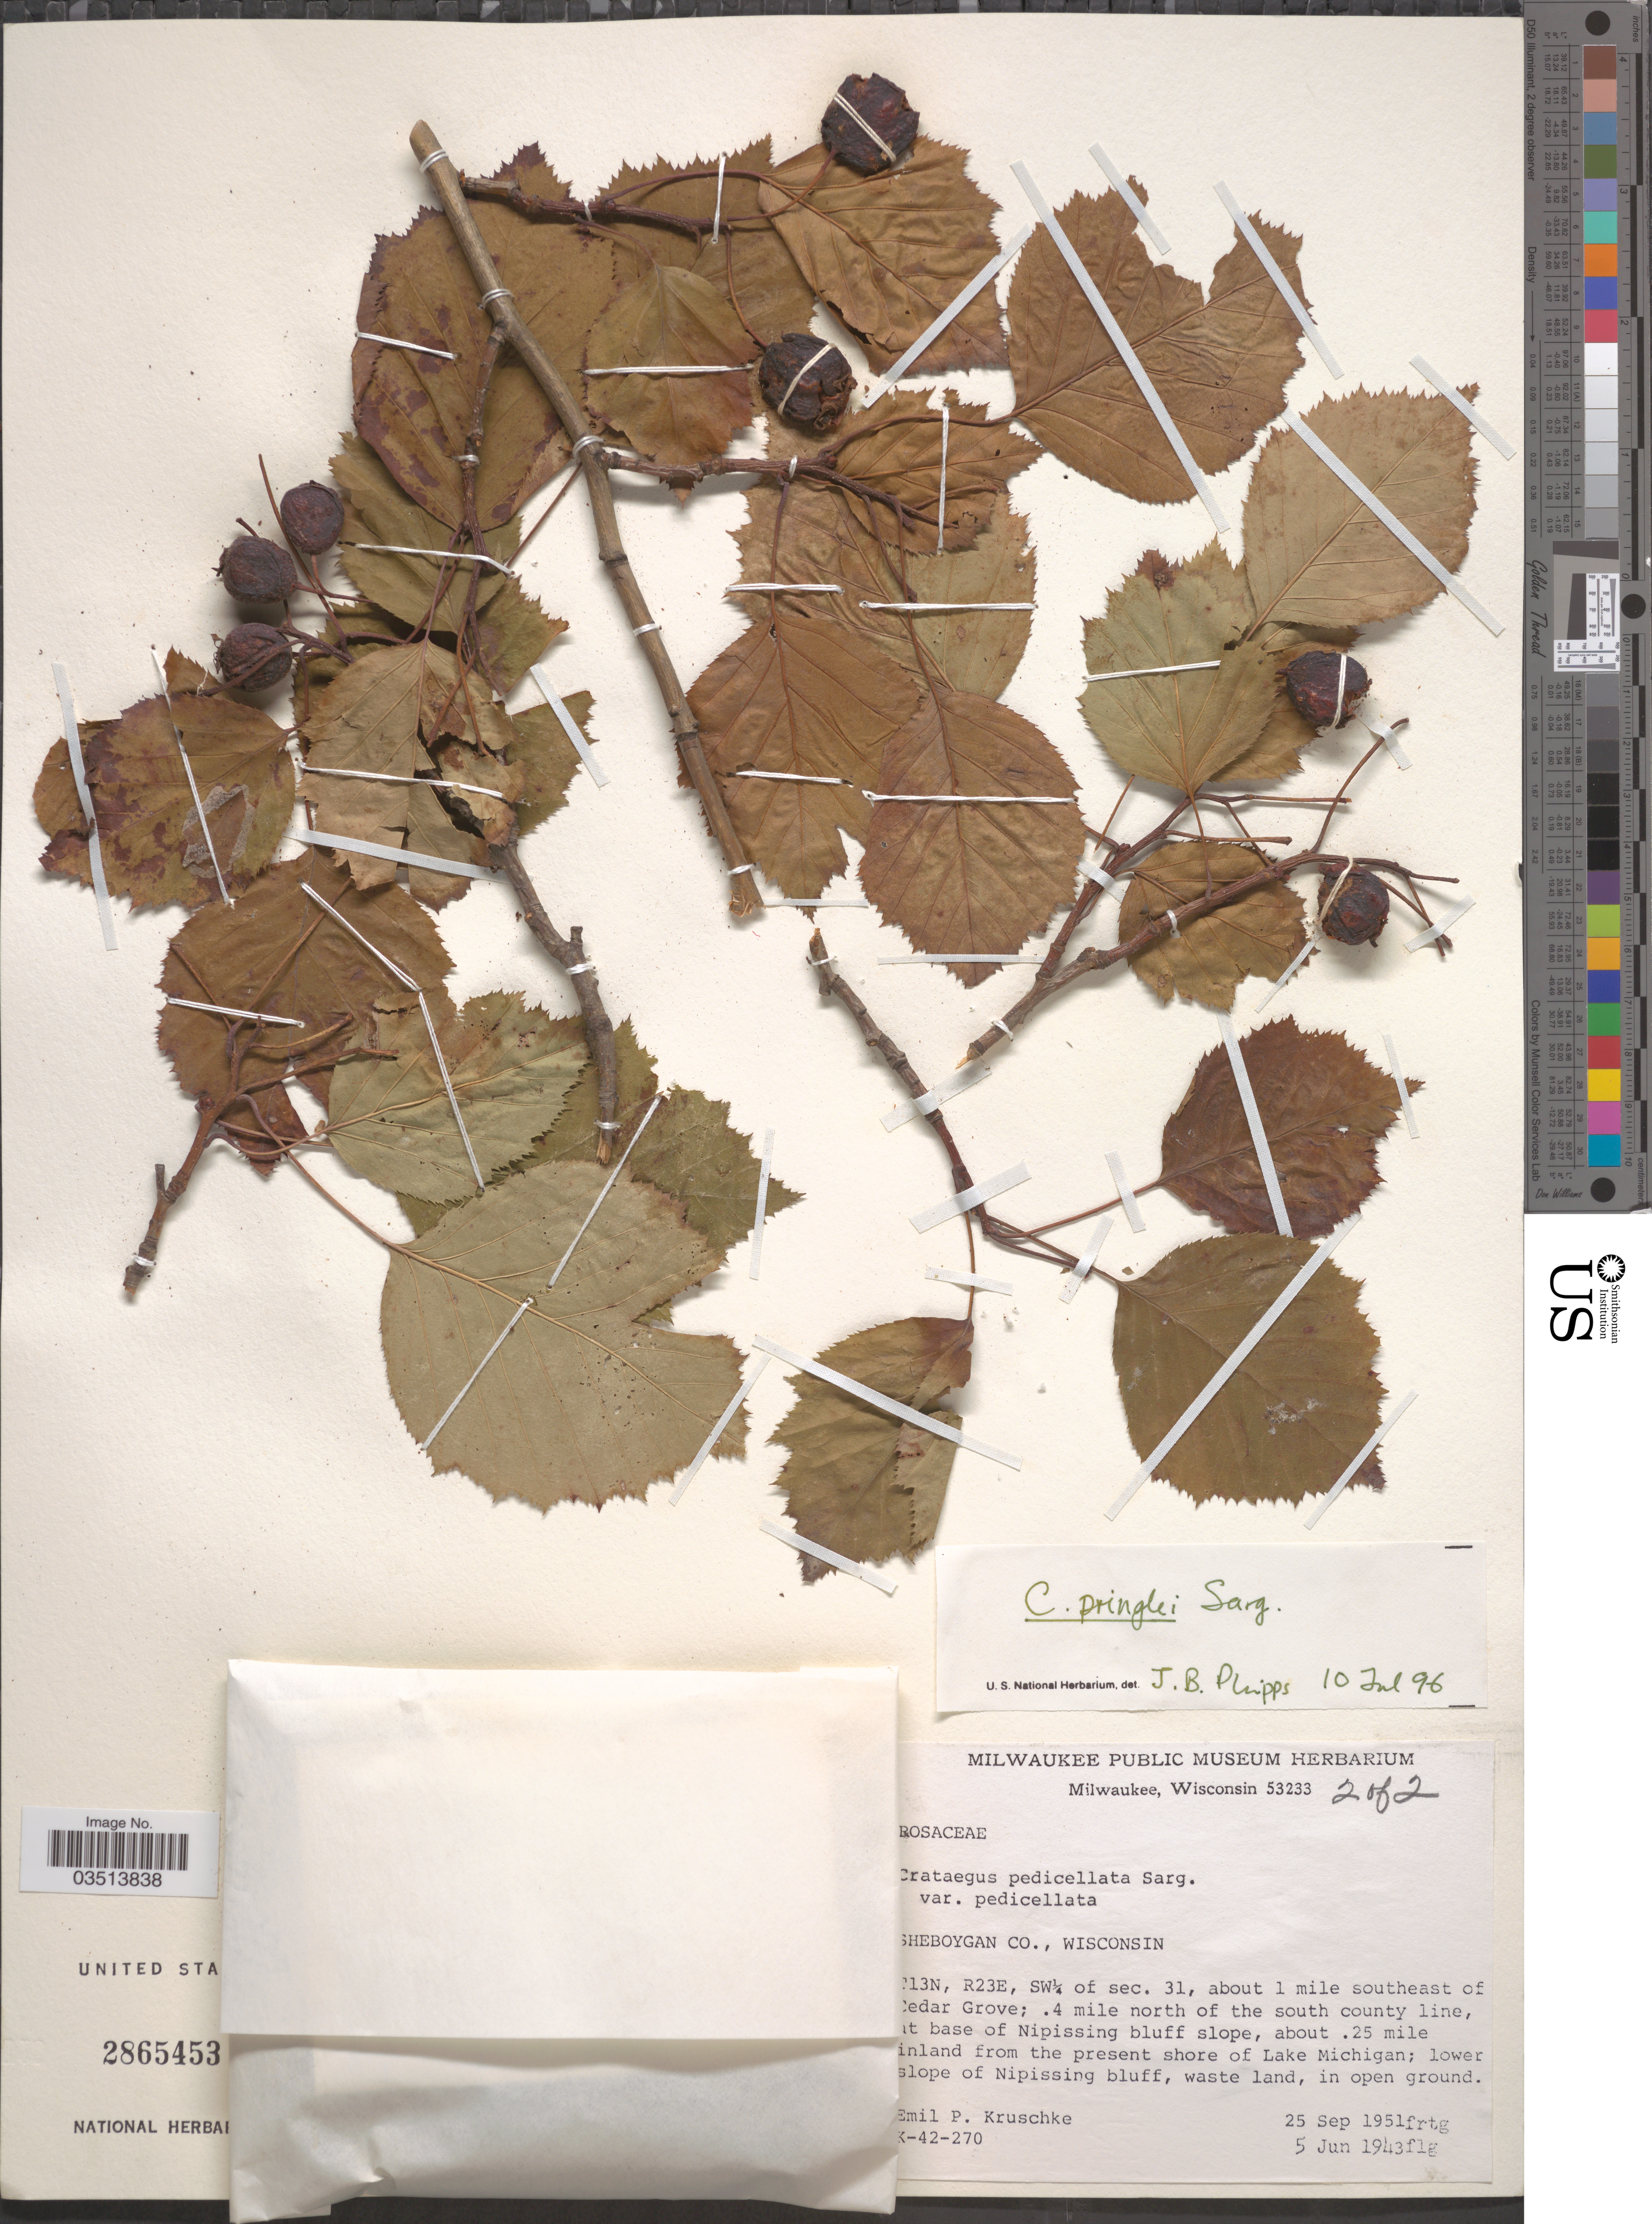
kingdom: Plantae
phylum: Tracheophyta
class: Magnoliopsida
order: Rosales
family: Rosaceae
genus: Crataegus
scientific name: Crataegus coccinea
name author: Ashe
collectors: E. Kruschke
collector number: K-42-270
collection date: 1943-06-05/1951-09-25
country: United States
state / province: Wisconsin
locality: Sheboygan Co. [illegible text]13N, R23E, SW¼ of sec. 31, about 1 mile southeast of Cedar Grove; .4 mile north of the south county line, [illegible text]t base of Nipissing bluff slope, about .25 mile inland from the present shore of Lake Michigan; lower slope of Nipissing bluff.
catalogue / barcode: US 2865453